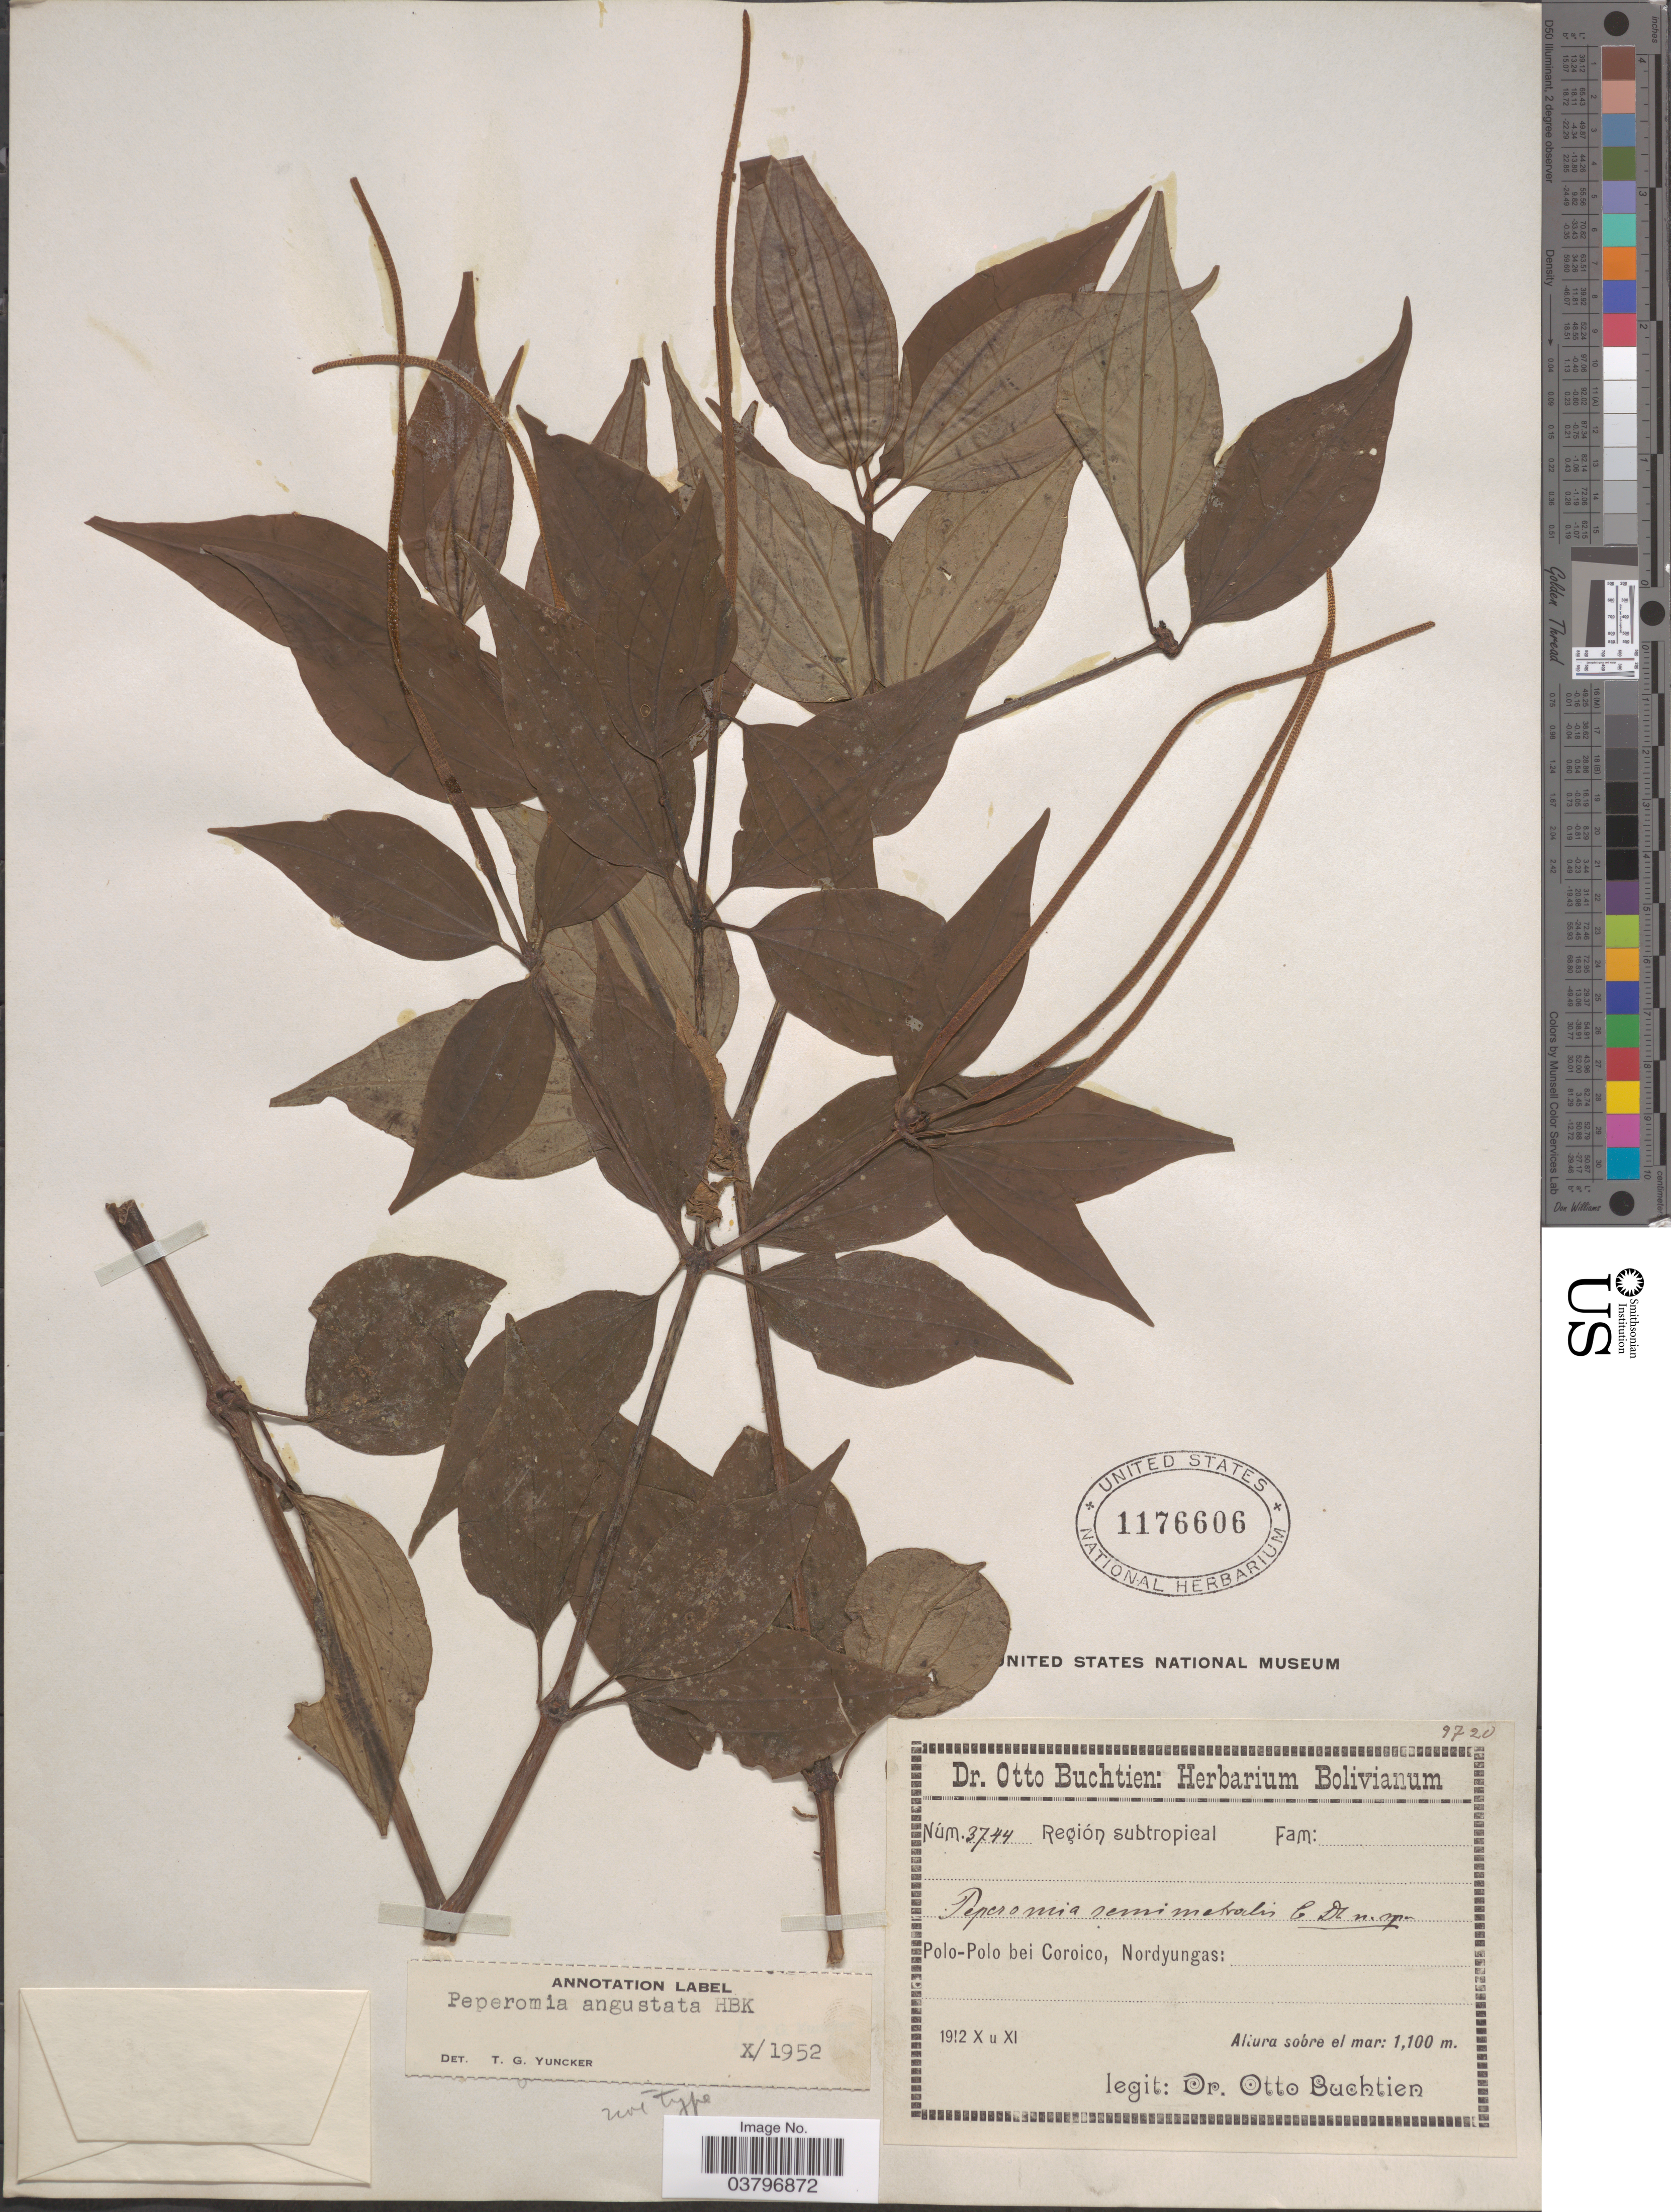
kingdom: Plantae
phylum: Tracheophyta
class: Magnoliopsida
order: Piperales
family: Piperaceae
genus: Peperomia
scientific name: Peperomia angustata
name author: Kunth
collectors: O. Buchtien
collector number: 3744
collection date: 1912-10/1912-11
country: Bolivia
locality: Región subtropical. Polo-Polo bei Coroico, Nordyungas.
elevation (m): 1100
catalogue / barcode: US 1176606